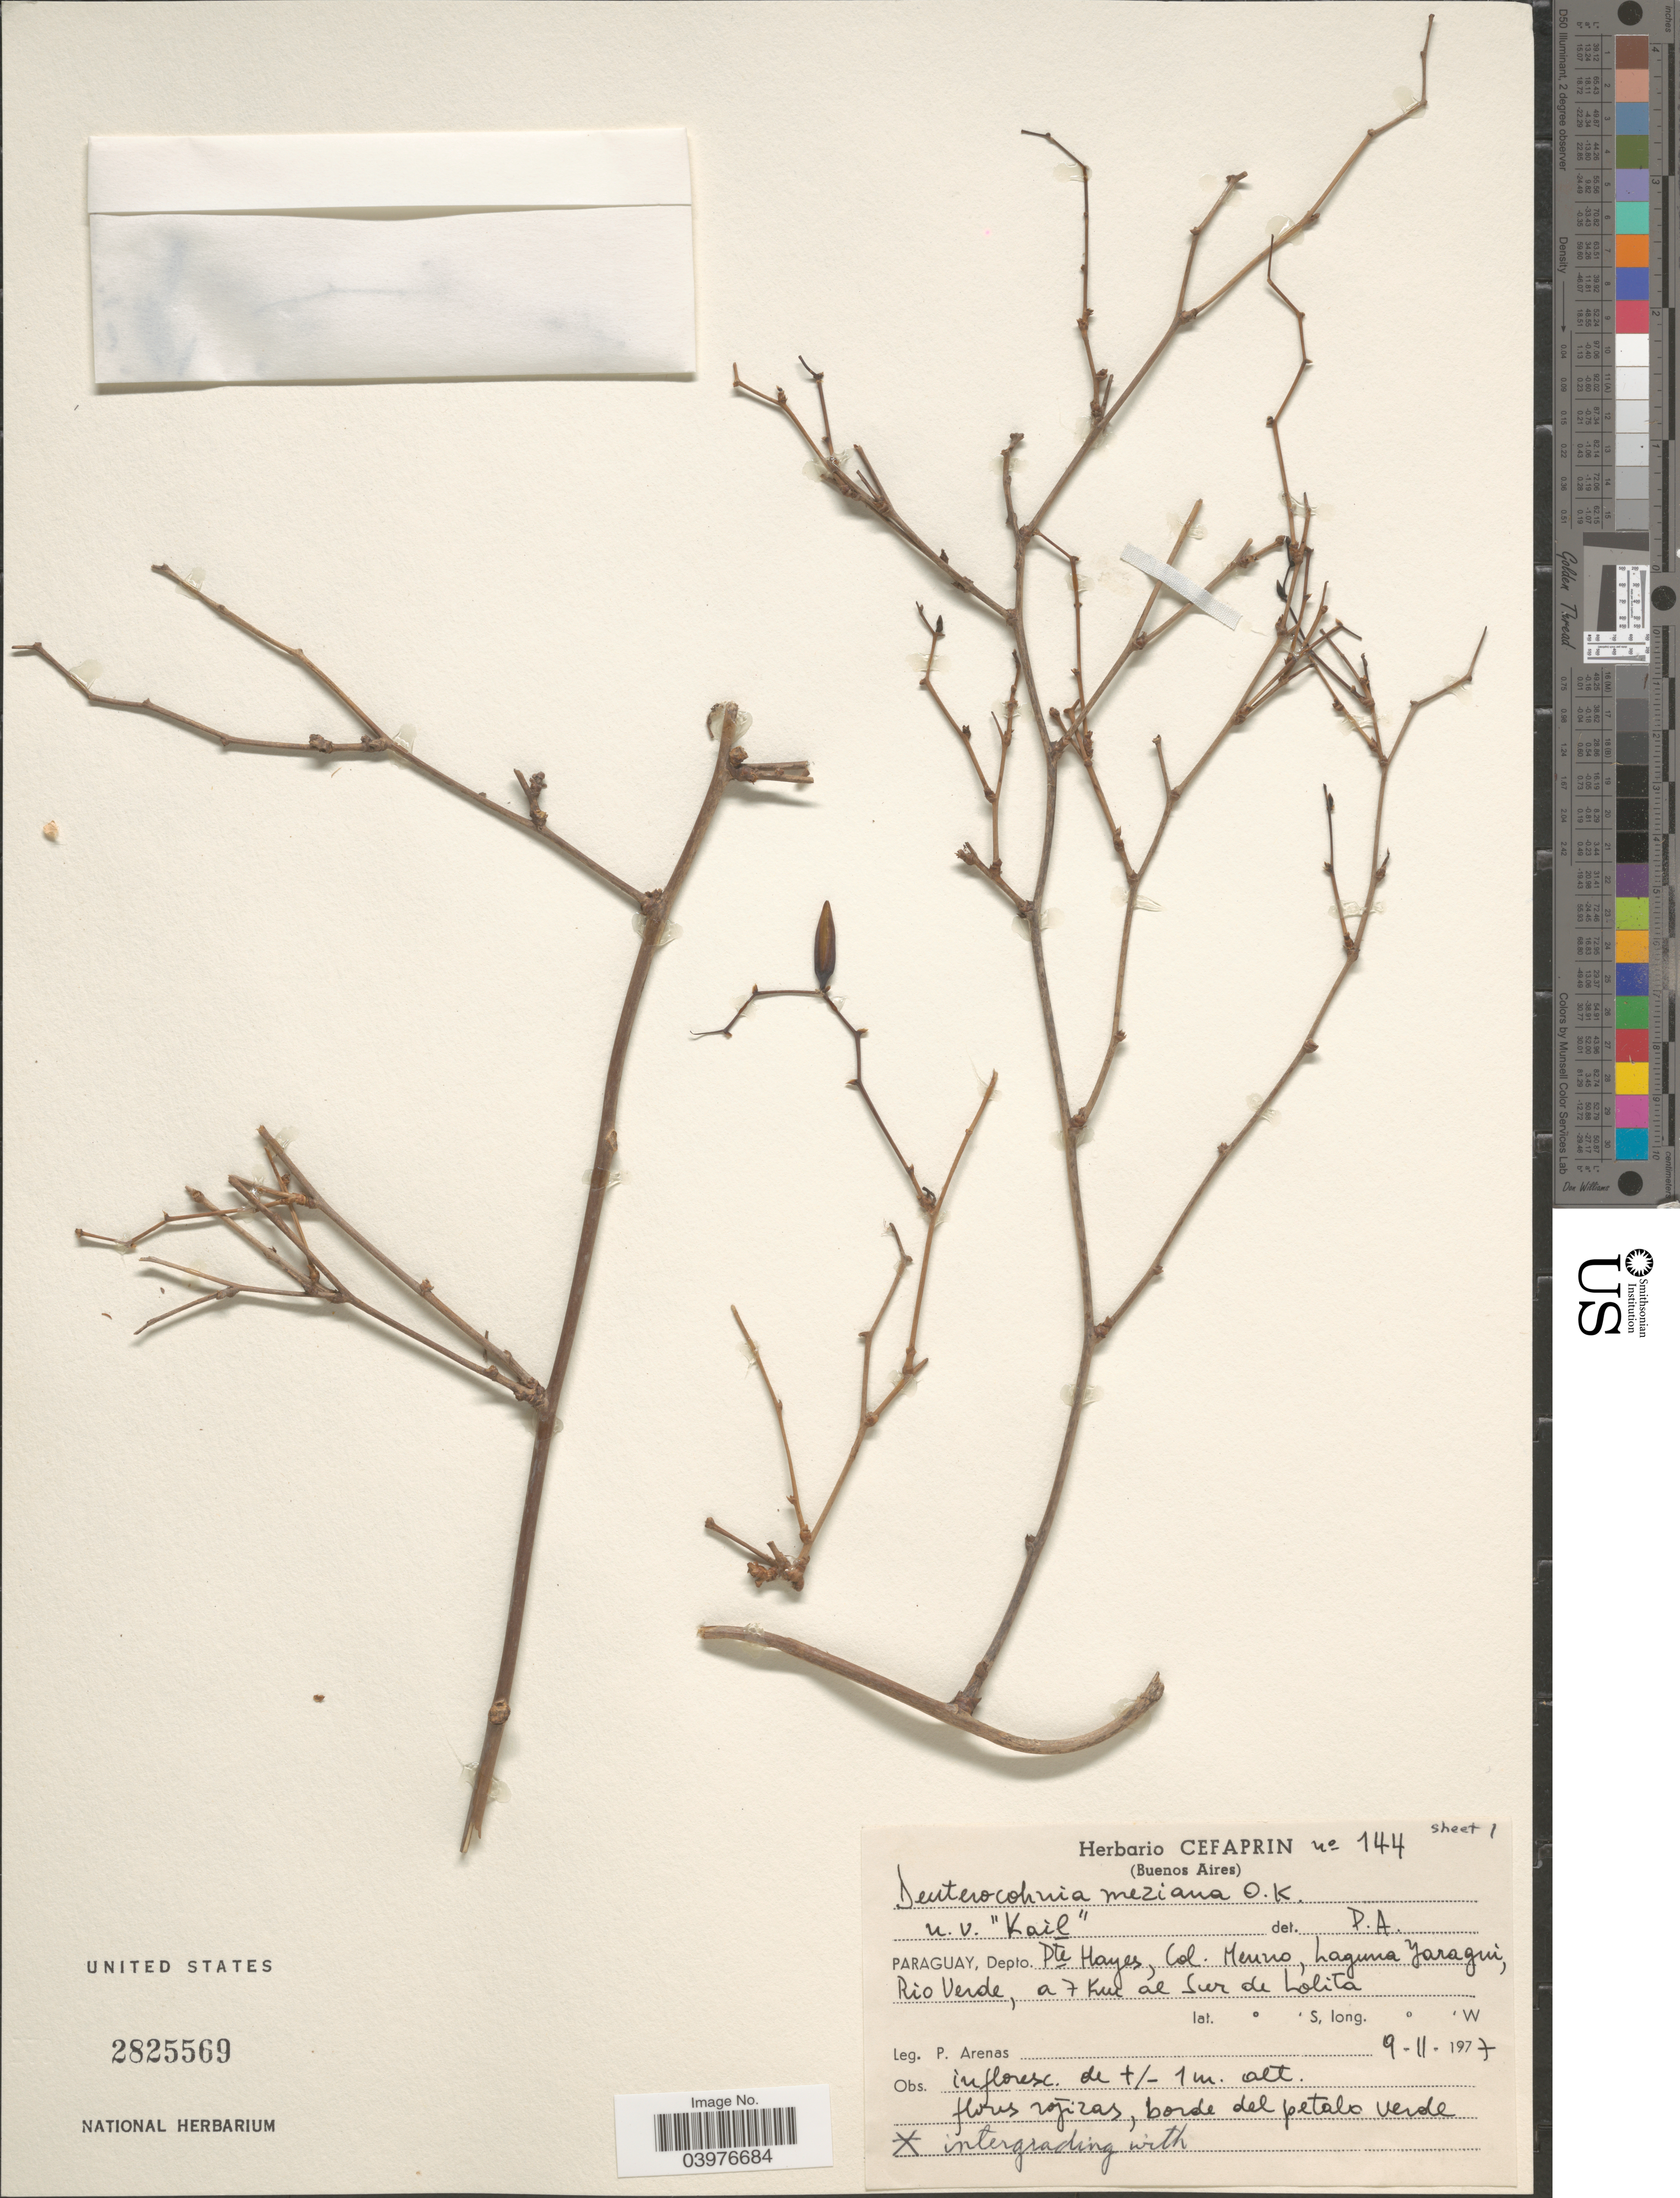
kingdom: Plantae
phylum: Tracheophyta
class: Liliopsida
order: Poales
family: Bromeliaceae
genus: Deuterocohnia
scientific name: Deuterocohnia meziana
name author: Kuntze ex Mez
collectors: P. Arenas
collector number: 144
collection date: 1977-11-09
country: Paraguay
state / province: Presidente Hayes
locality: Depto. Pte. Hayes, Col Heuno, Laguna Jaraguí, Río Verde, a 7 Km al Sur de Lolita.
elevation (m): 1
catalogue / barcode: US 2825569